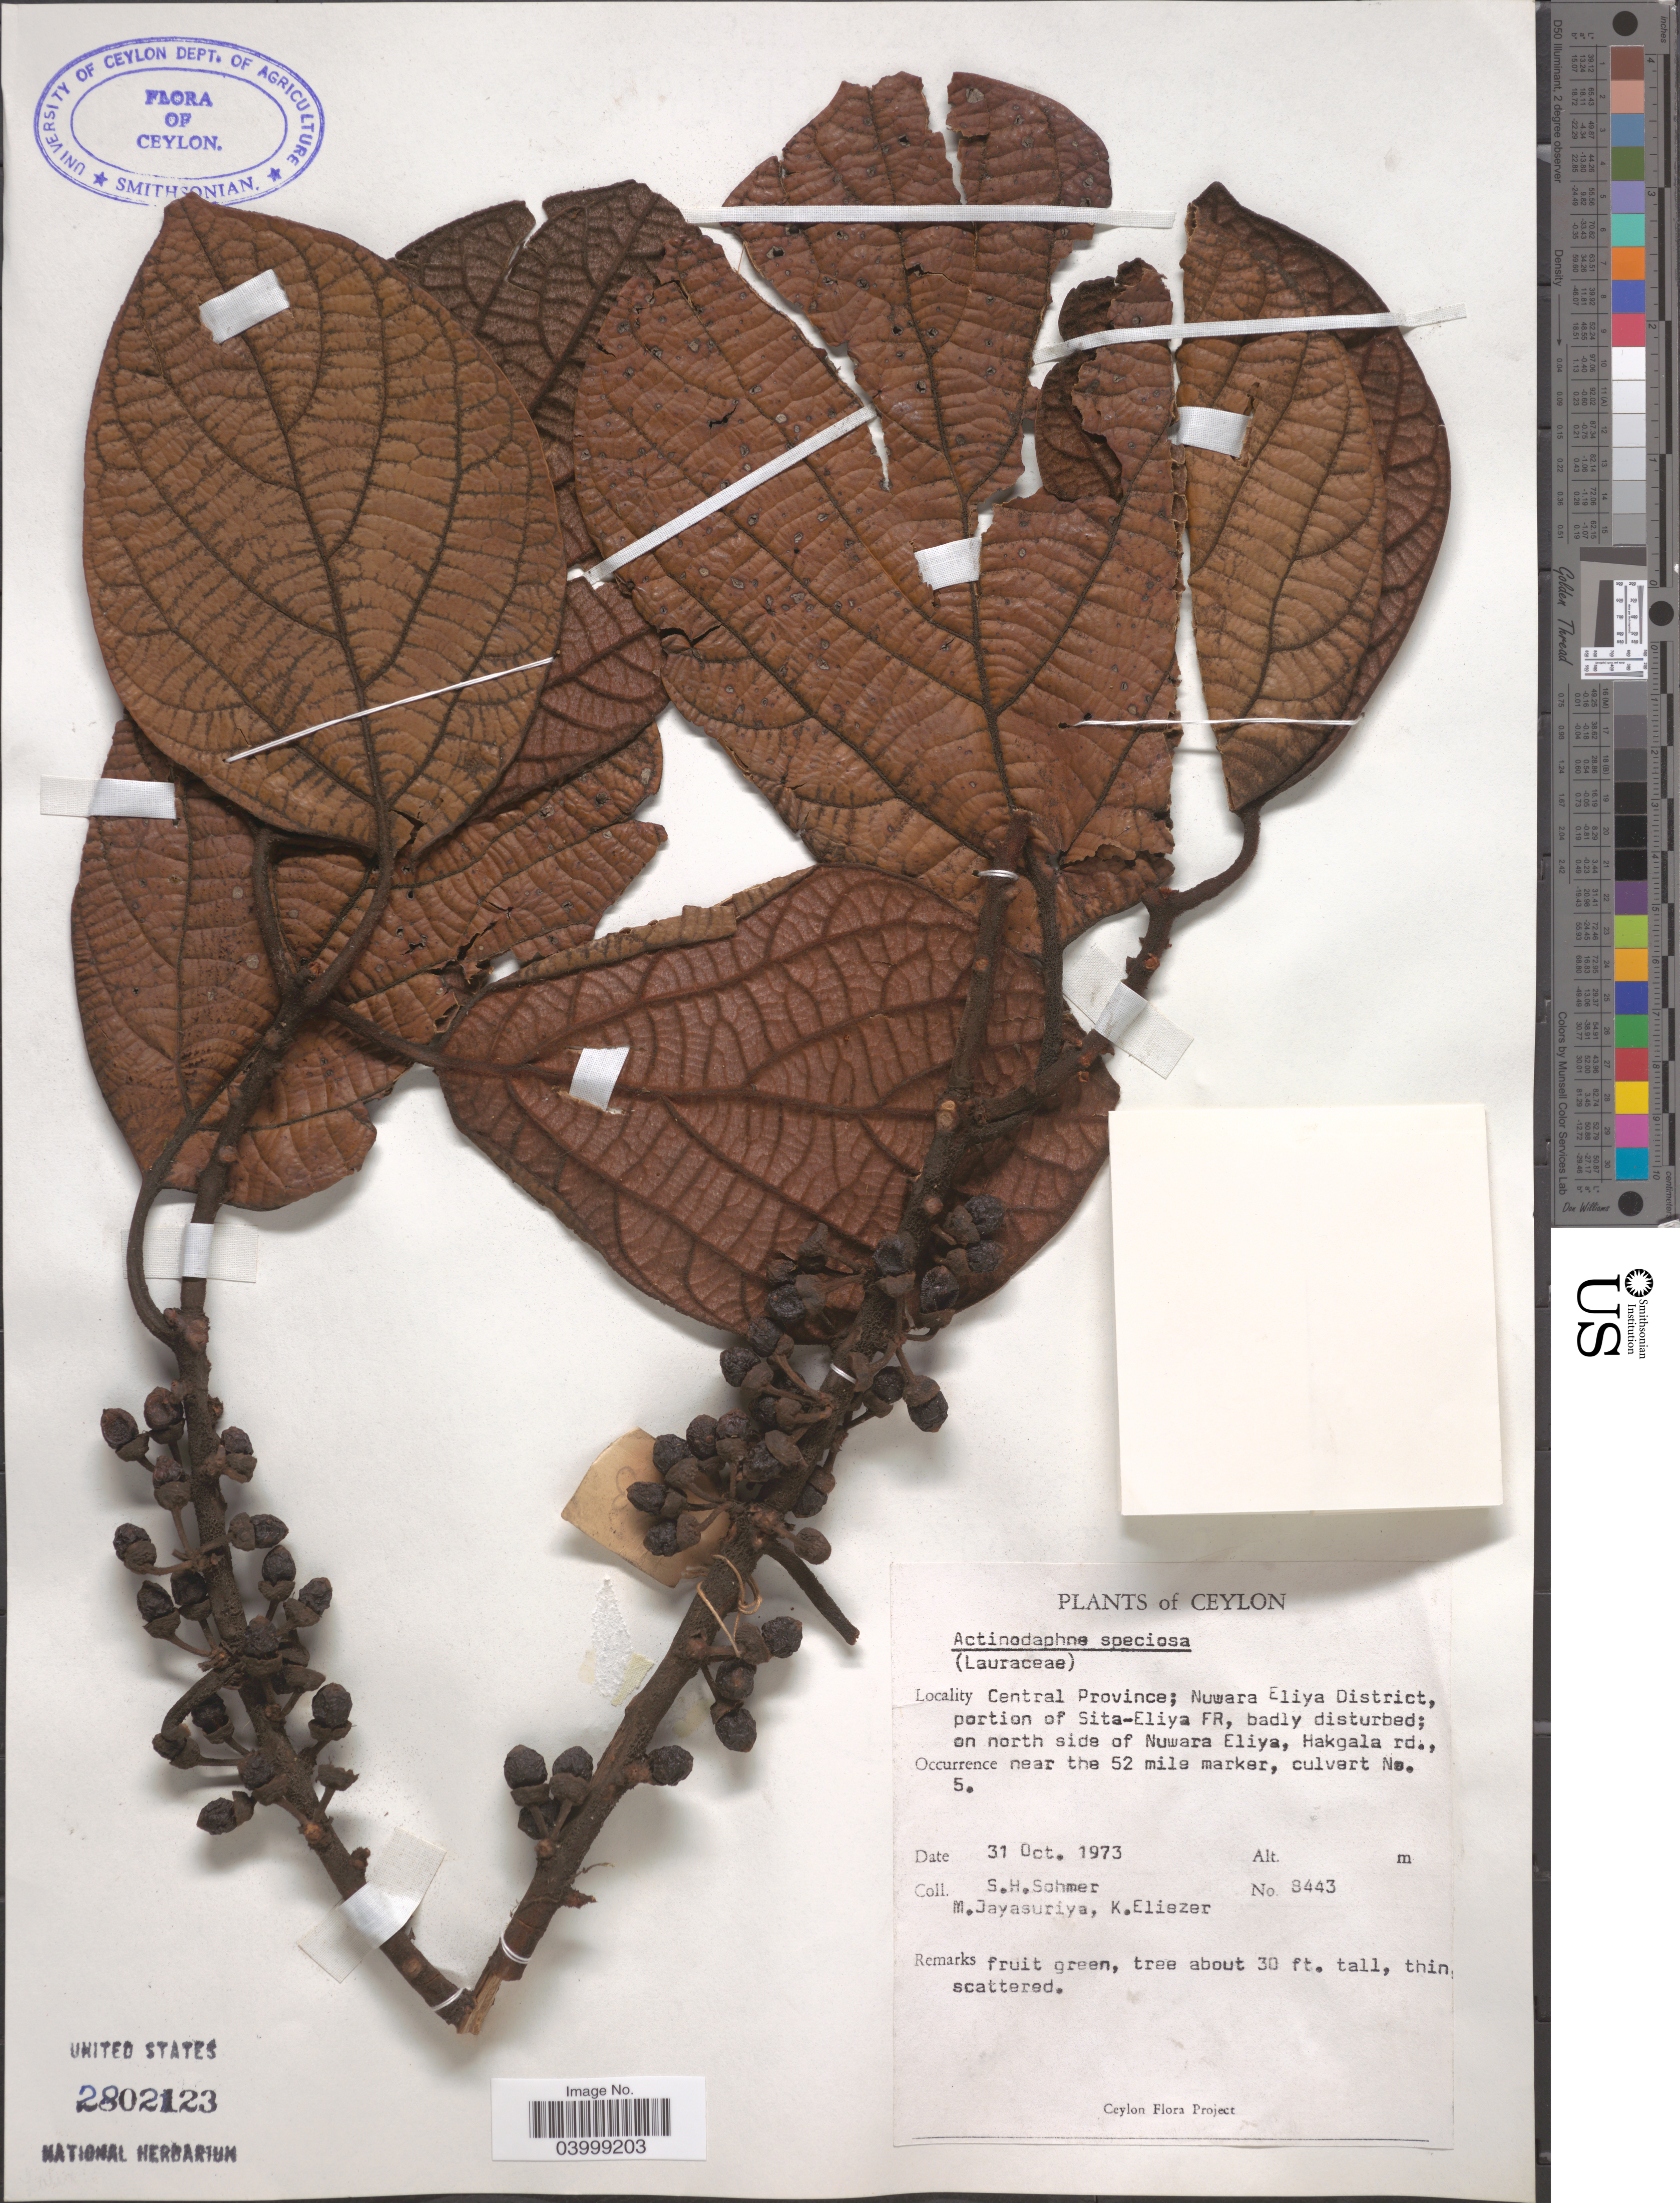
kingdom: Plantae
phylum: Tracheophyta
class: Magnoliopsida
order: Laurales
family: Lauraceae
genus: Actinodaphne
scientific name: Actinodaphne speciosa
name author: Nees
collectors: S. H. Sohmer, M. Jayasuriya & K. Eliezer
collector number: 8443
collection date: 1973-10-31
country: Sri Lanka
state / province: Central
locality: Ceylon. Central Province; Nuwara Eliya District, portion of Sita-Eliya FR, badly disturbed; on north side of Nuwara Eliya, Hakgala rd., near the 52 mile marker, culvert No. 5.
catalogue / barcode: US 2802123